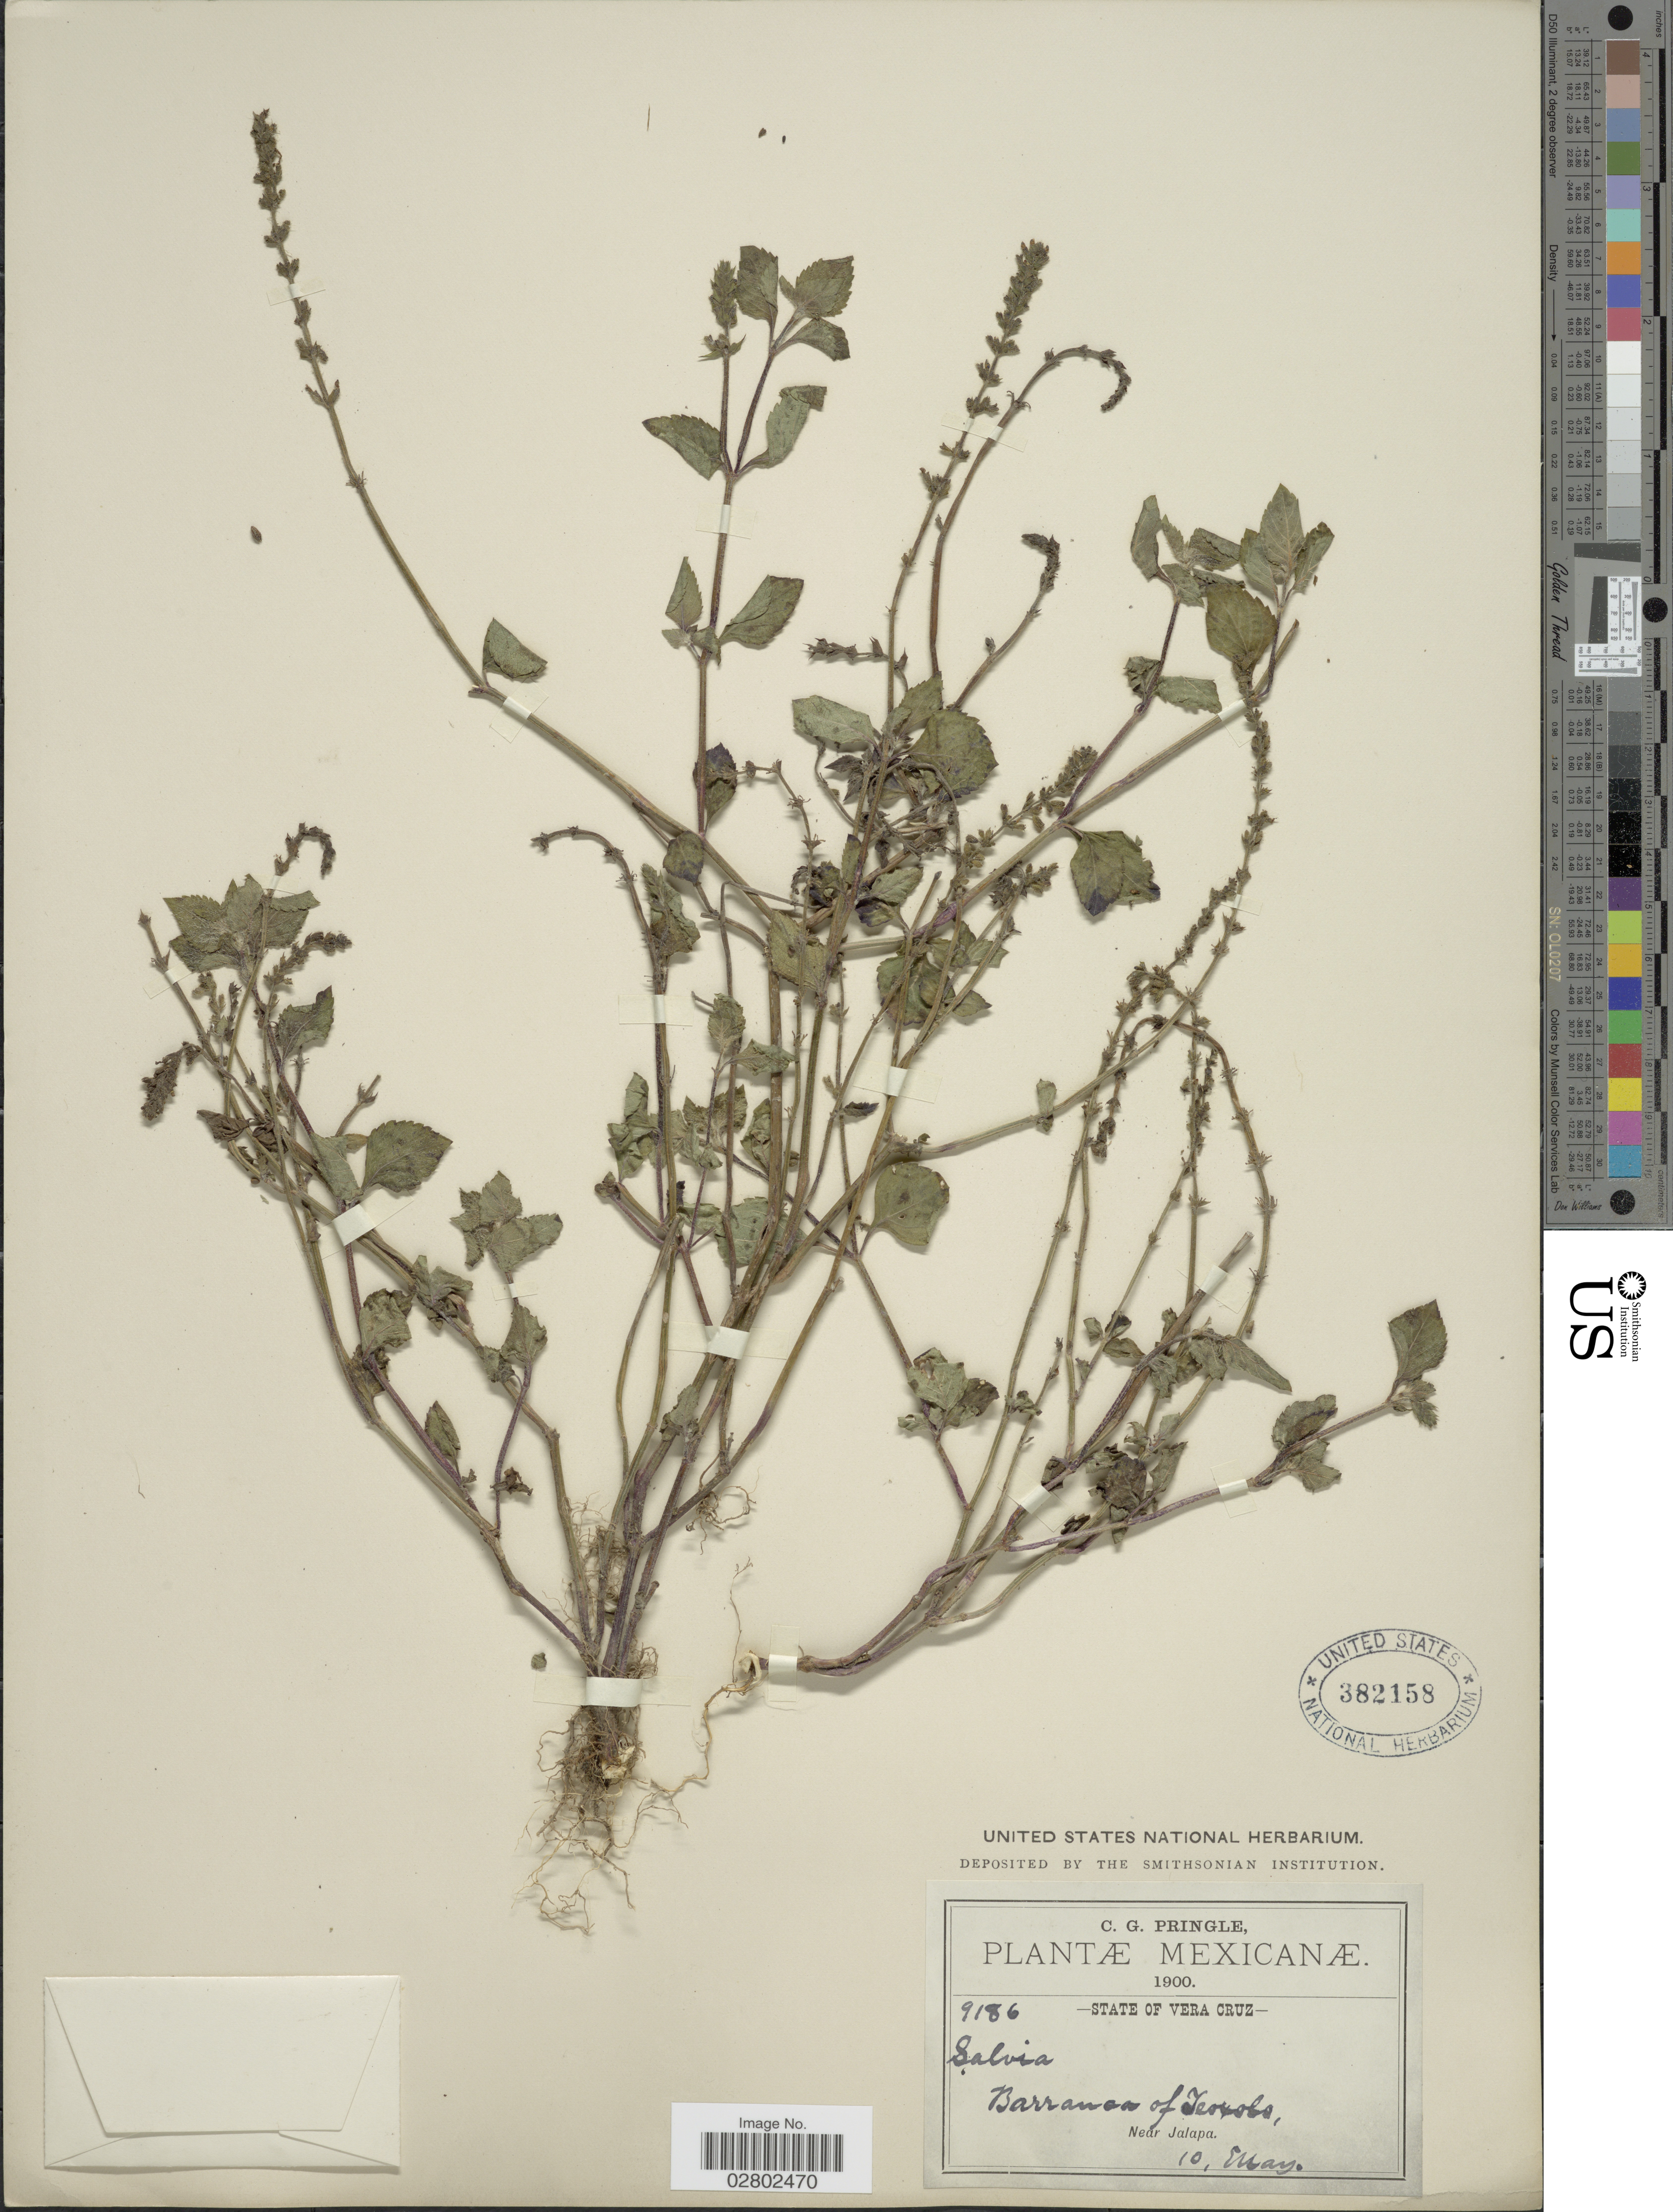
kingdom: Plantae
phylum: Tracheophyta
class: Magnoliopsida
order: Lamiales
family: Lamiaceae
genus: Salvia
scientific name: Salvia occidentalis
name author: Sw.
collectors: C. G. Pringle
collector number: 9186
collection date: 1900-05-10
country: Mexico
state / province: Veracruz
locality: Barranca of Teoxolo, near Jalapa, state of Vera Cruz.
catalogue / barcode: US 382158